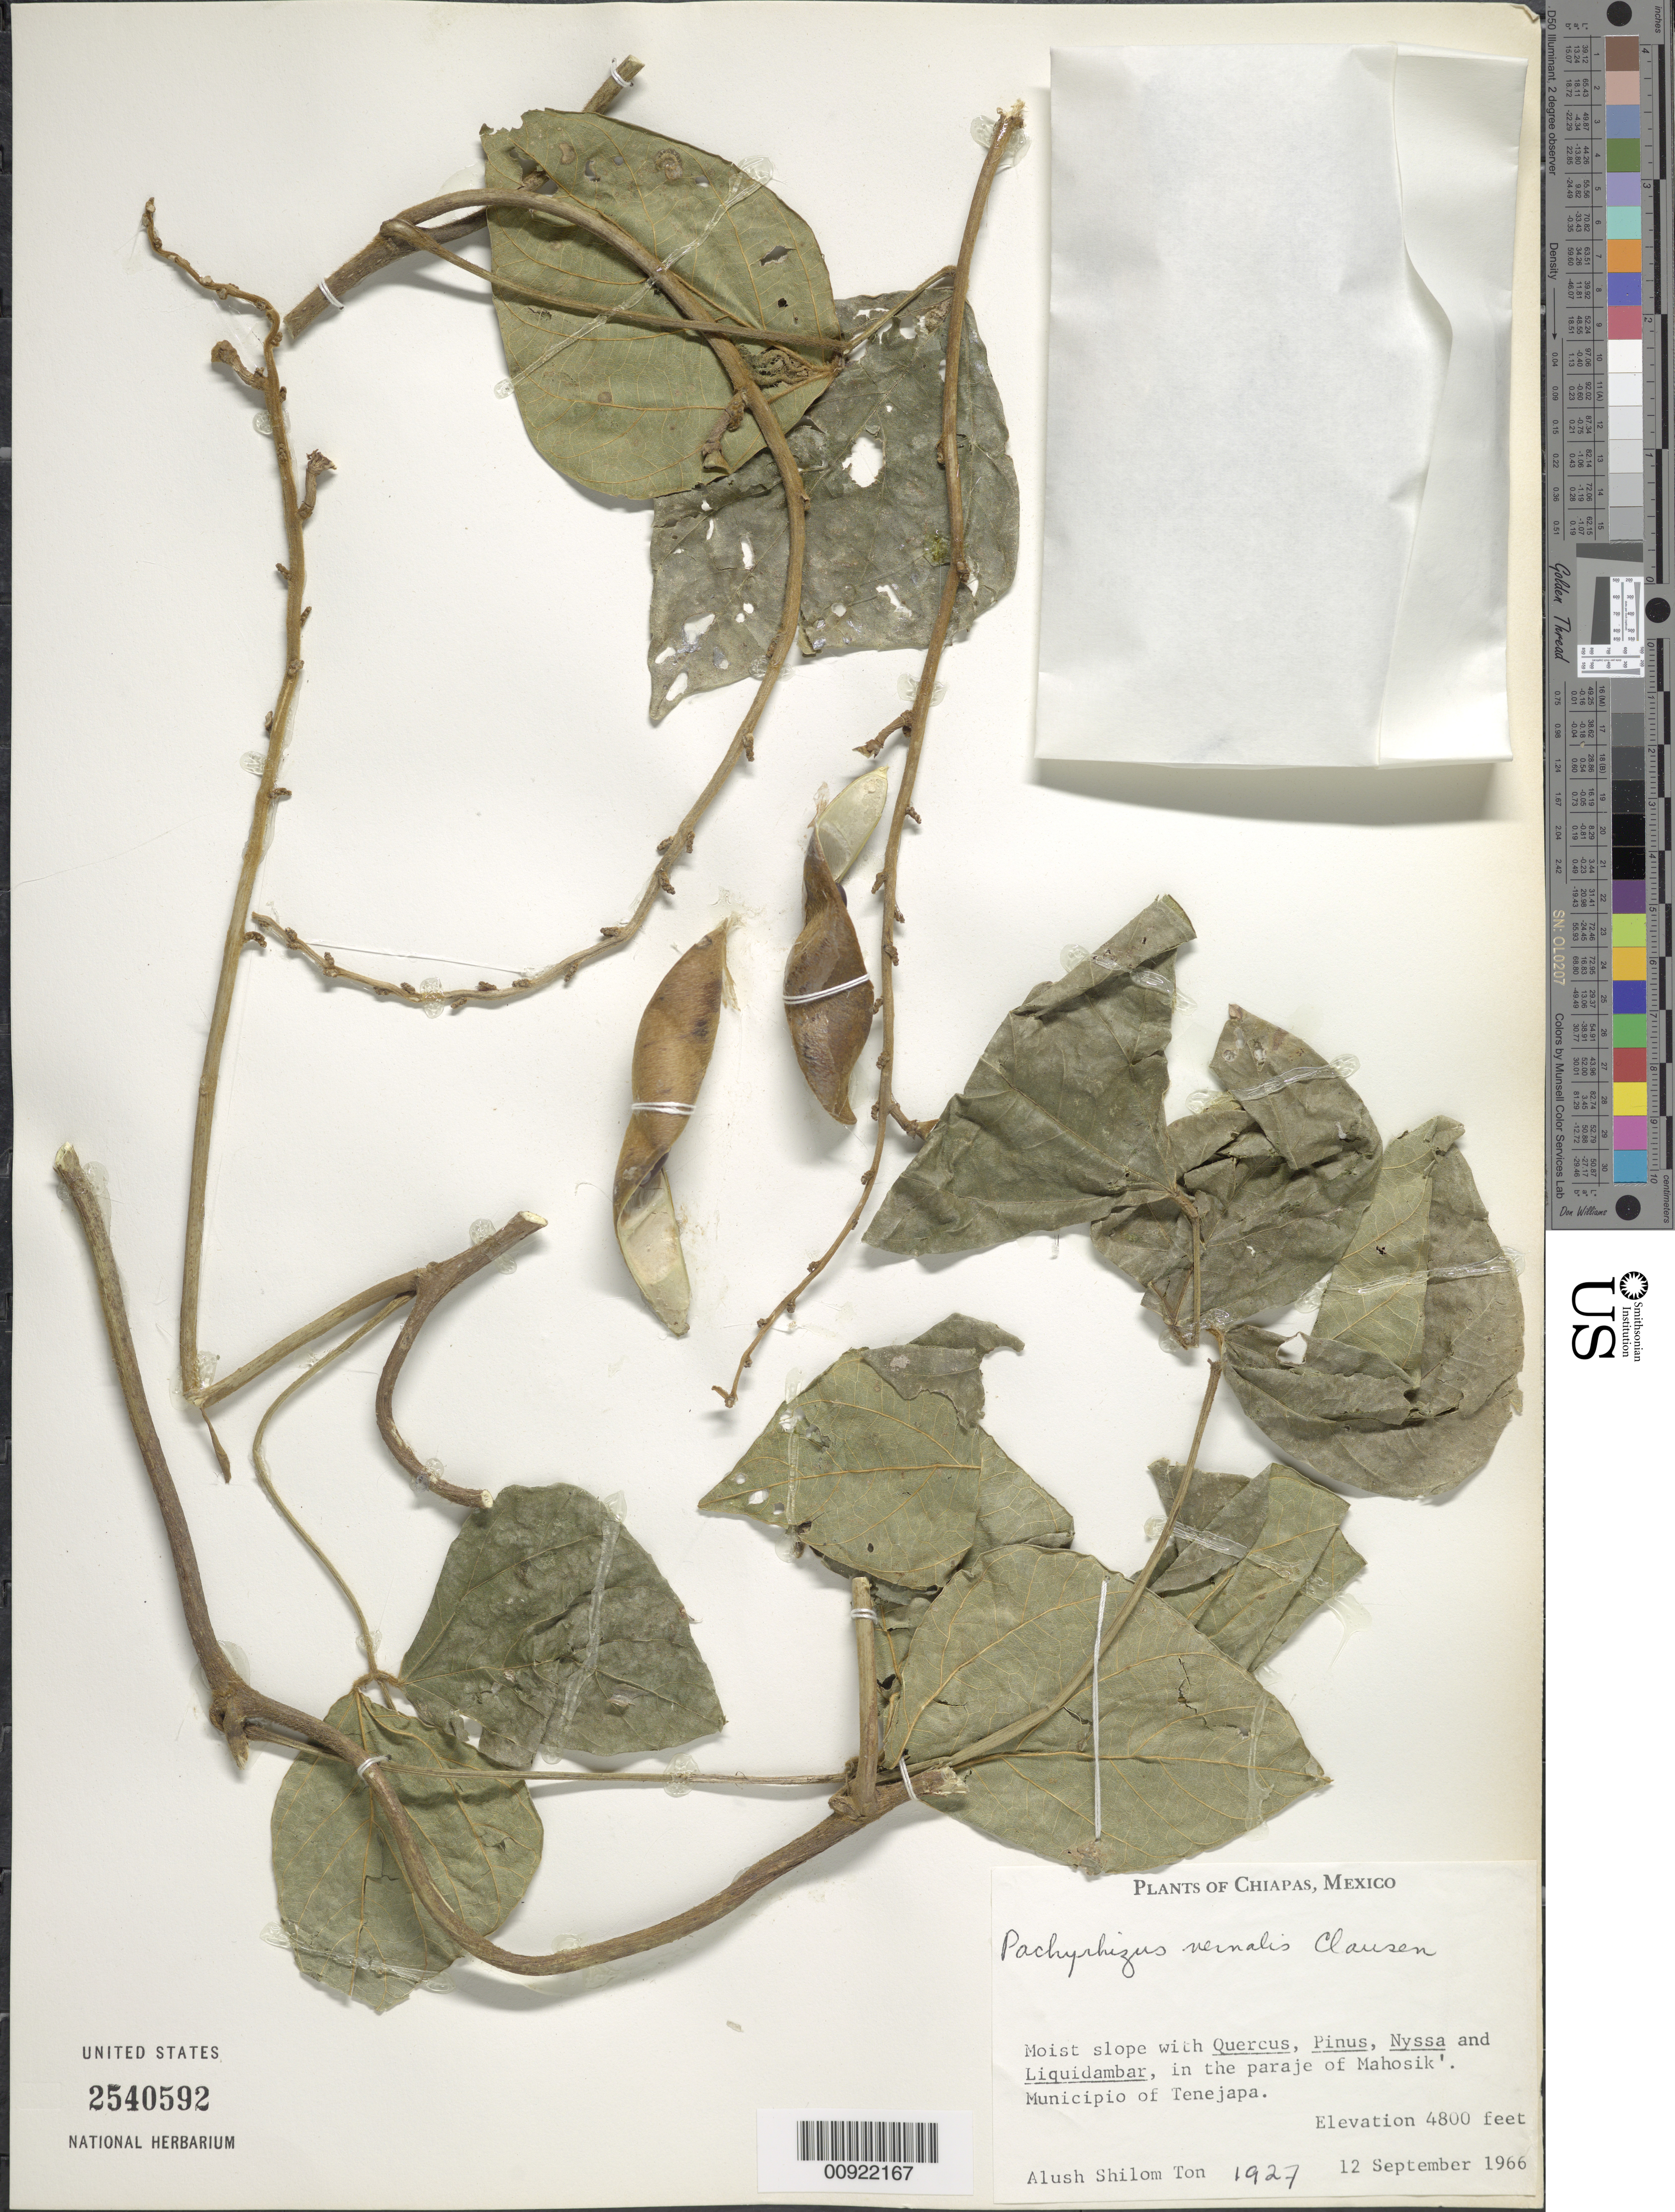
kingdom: Plantae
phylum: Tracheophyta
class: Magnoliopsida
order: Fabales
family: Fabaceae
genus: Pachyrhizus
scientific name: Pachyrhizus vernalis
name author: R.T. Clausen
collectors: A. Shilom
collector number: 1927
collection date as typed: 12 Sep 1966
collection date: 1966-09-12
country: Mexico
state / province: Chiapas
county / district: Tenejapa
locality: In the paraje of Mahosik'. Municipio of Tenejapa, Chiapas.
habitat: Moist slope with Quercus, Pinus, Nyssa and Liquidambar.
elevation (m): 1463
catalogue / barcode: US 2540592